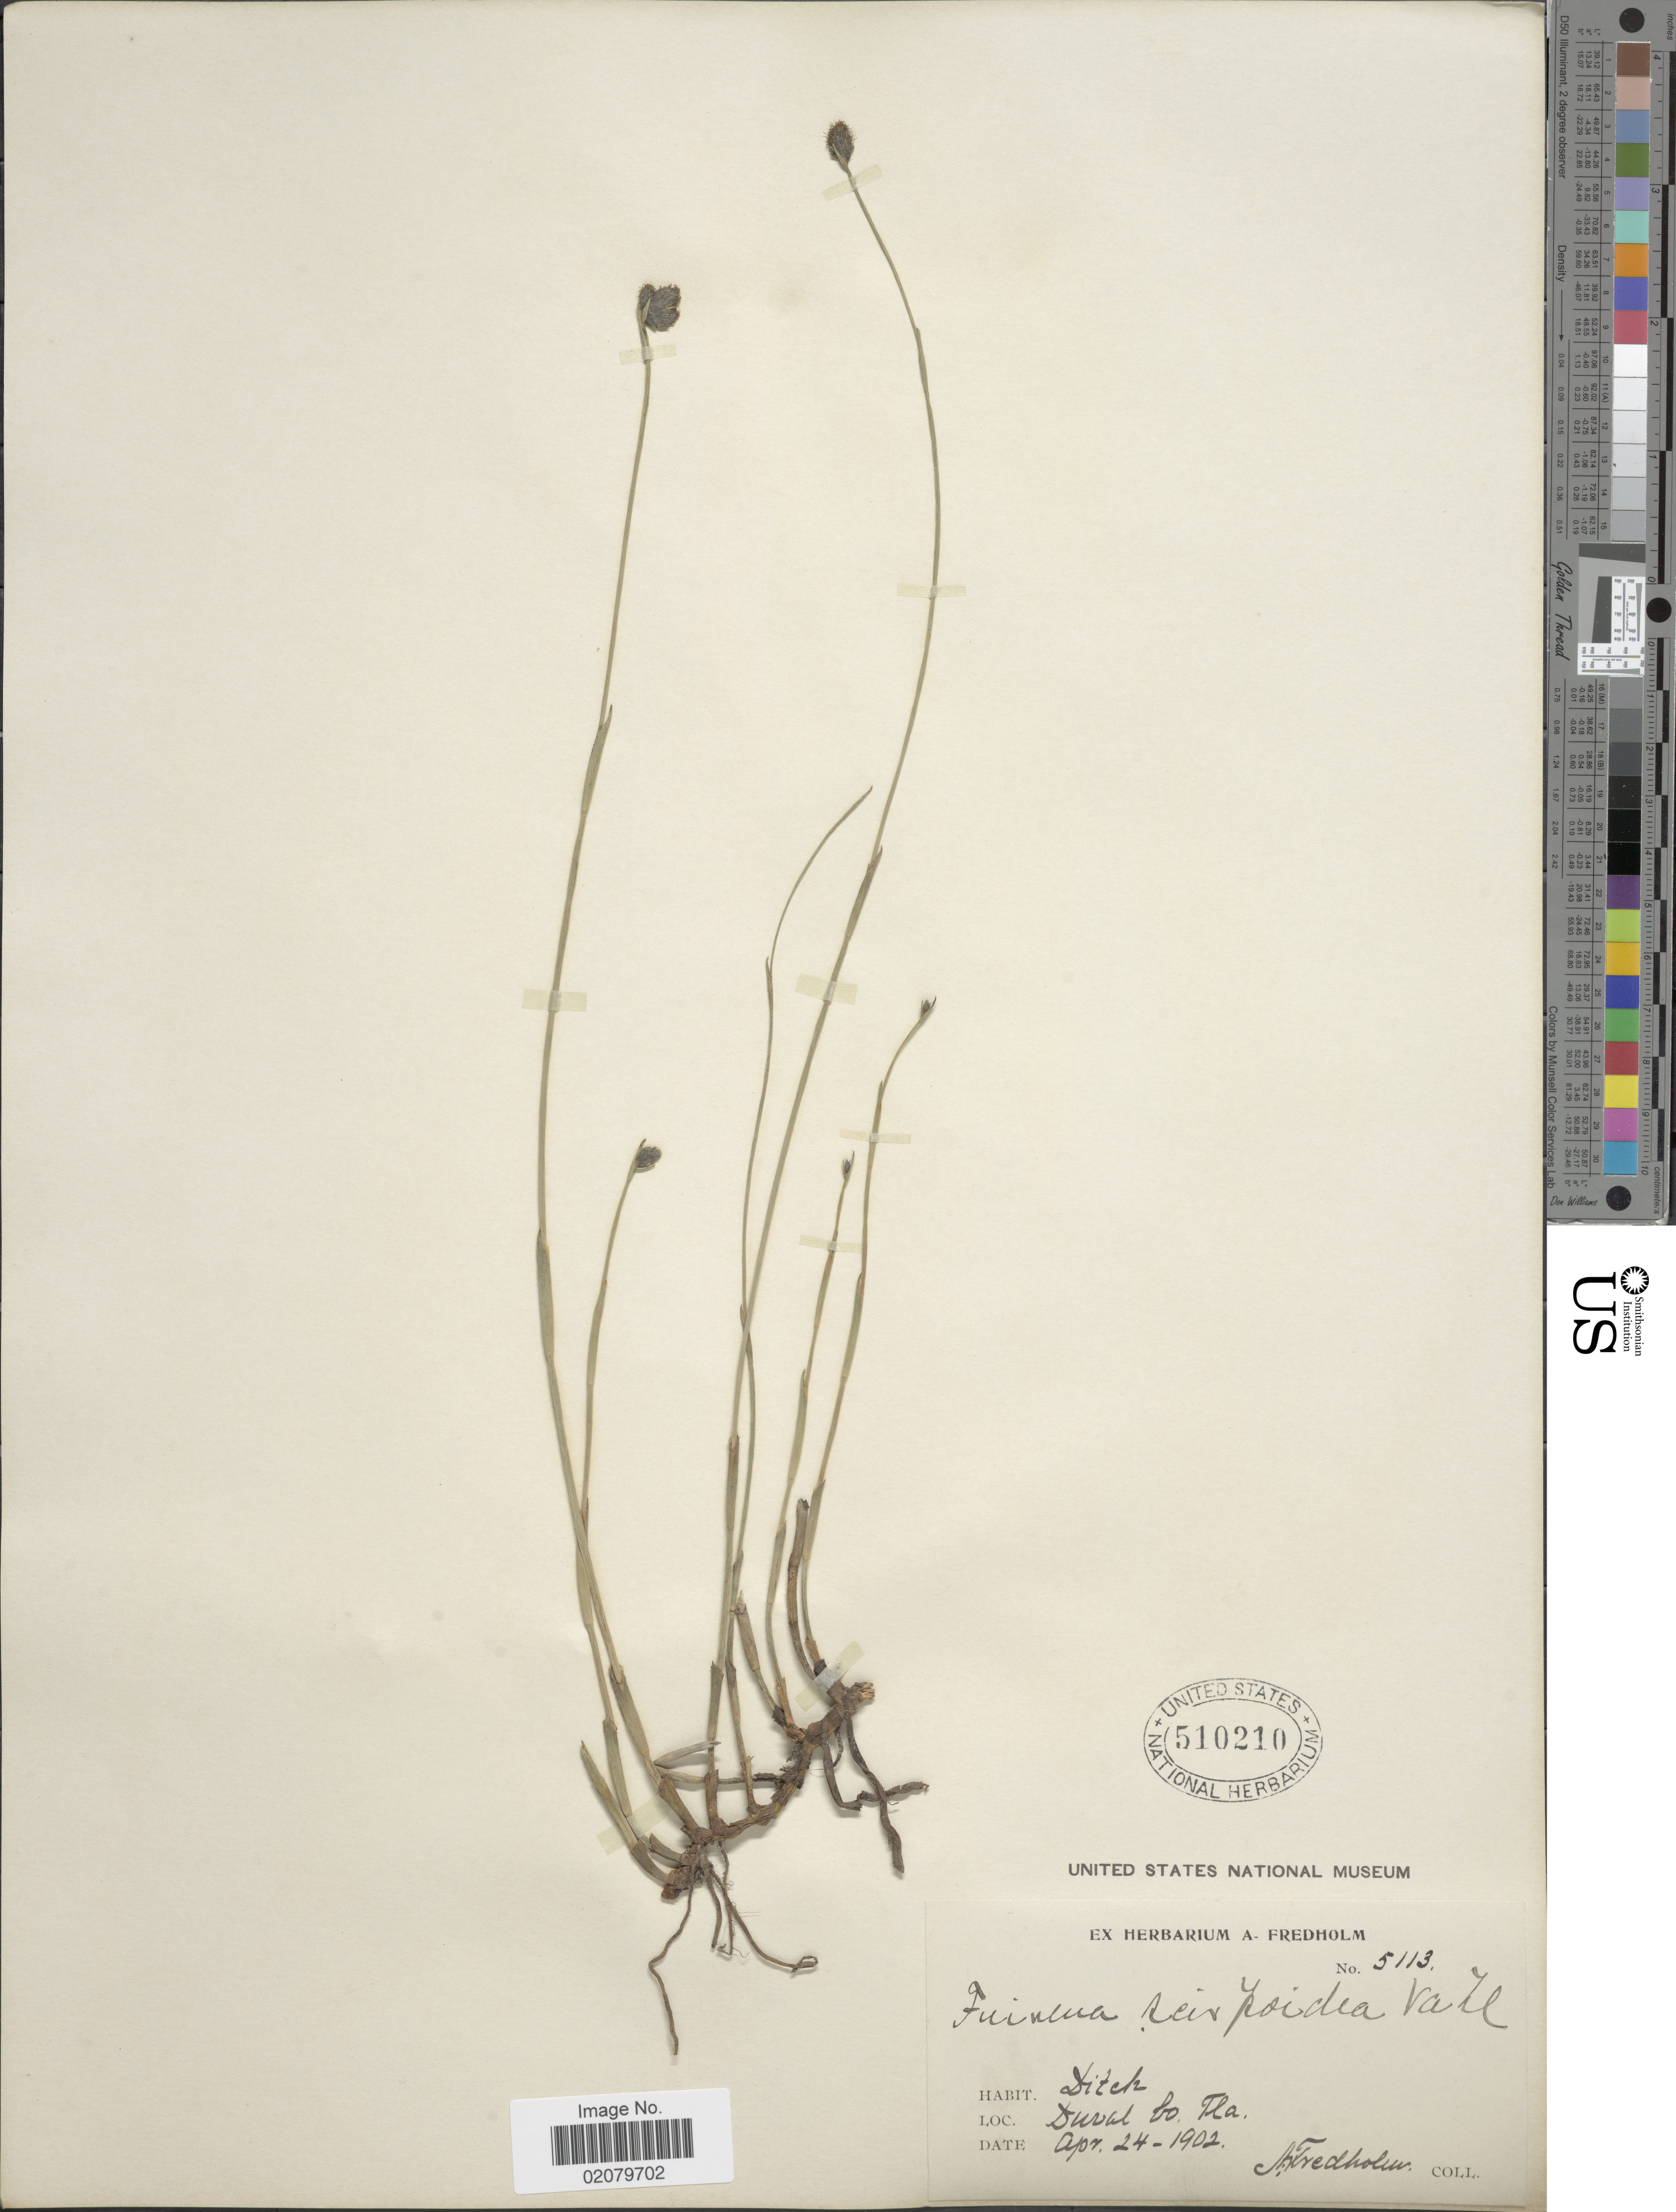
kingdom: Plantae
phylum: Tracheophyta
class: Liliopsida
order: Poales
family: Cyperaceae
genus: Fuirena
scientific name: Fuirena scirpoidea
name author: Michx.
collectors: A. Fredholm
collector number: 5113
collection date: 1902-04-24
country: United States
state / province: Florida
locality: Duval Co.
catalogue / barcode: US 510210